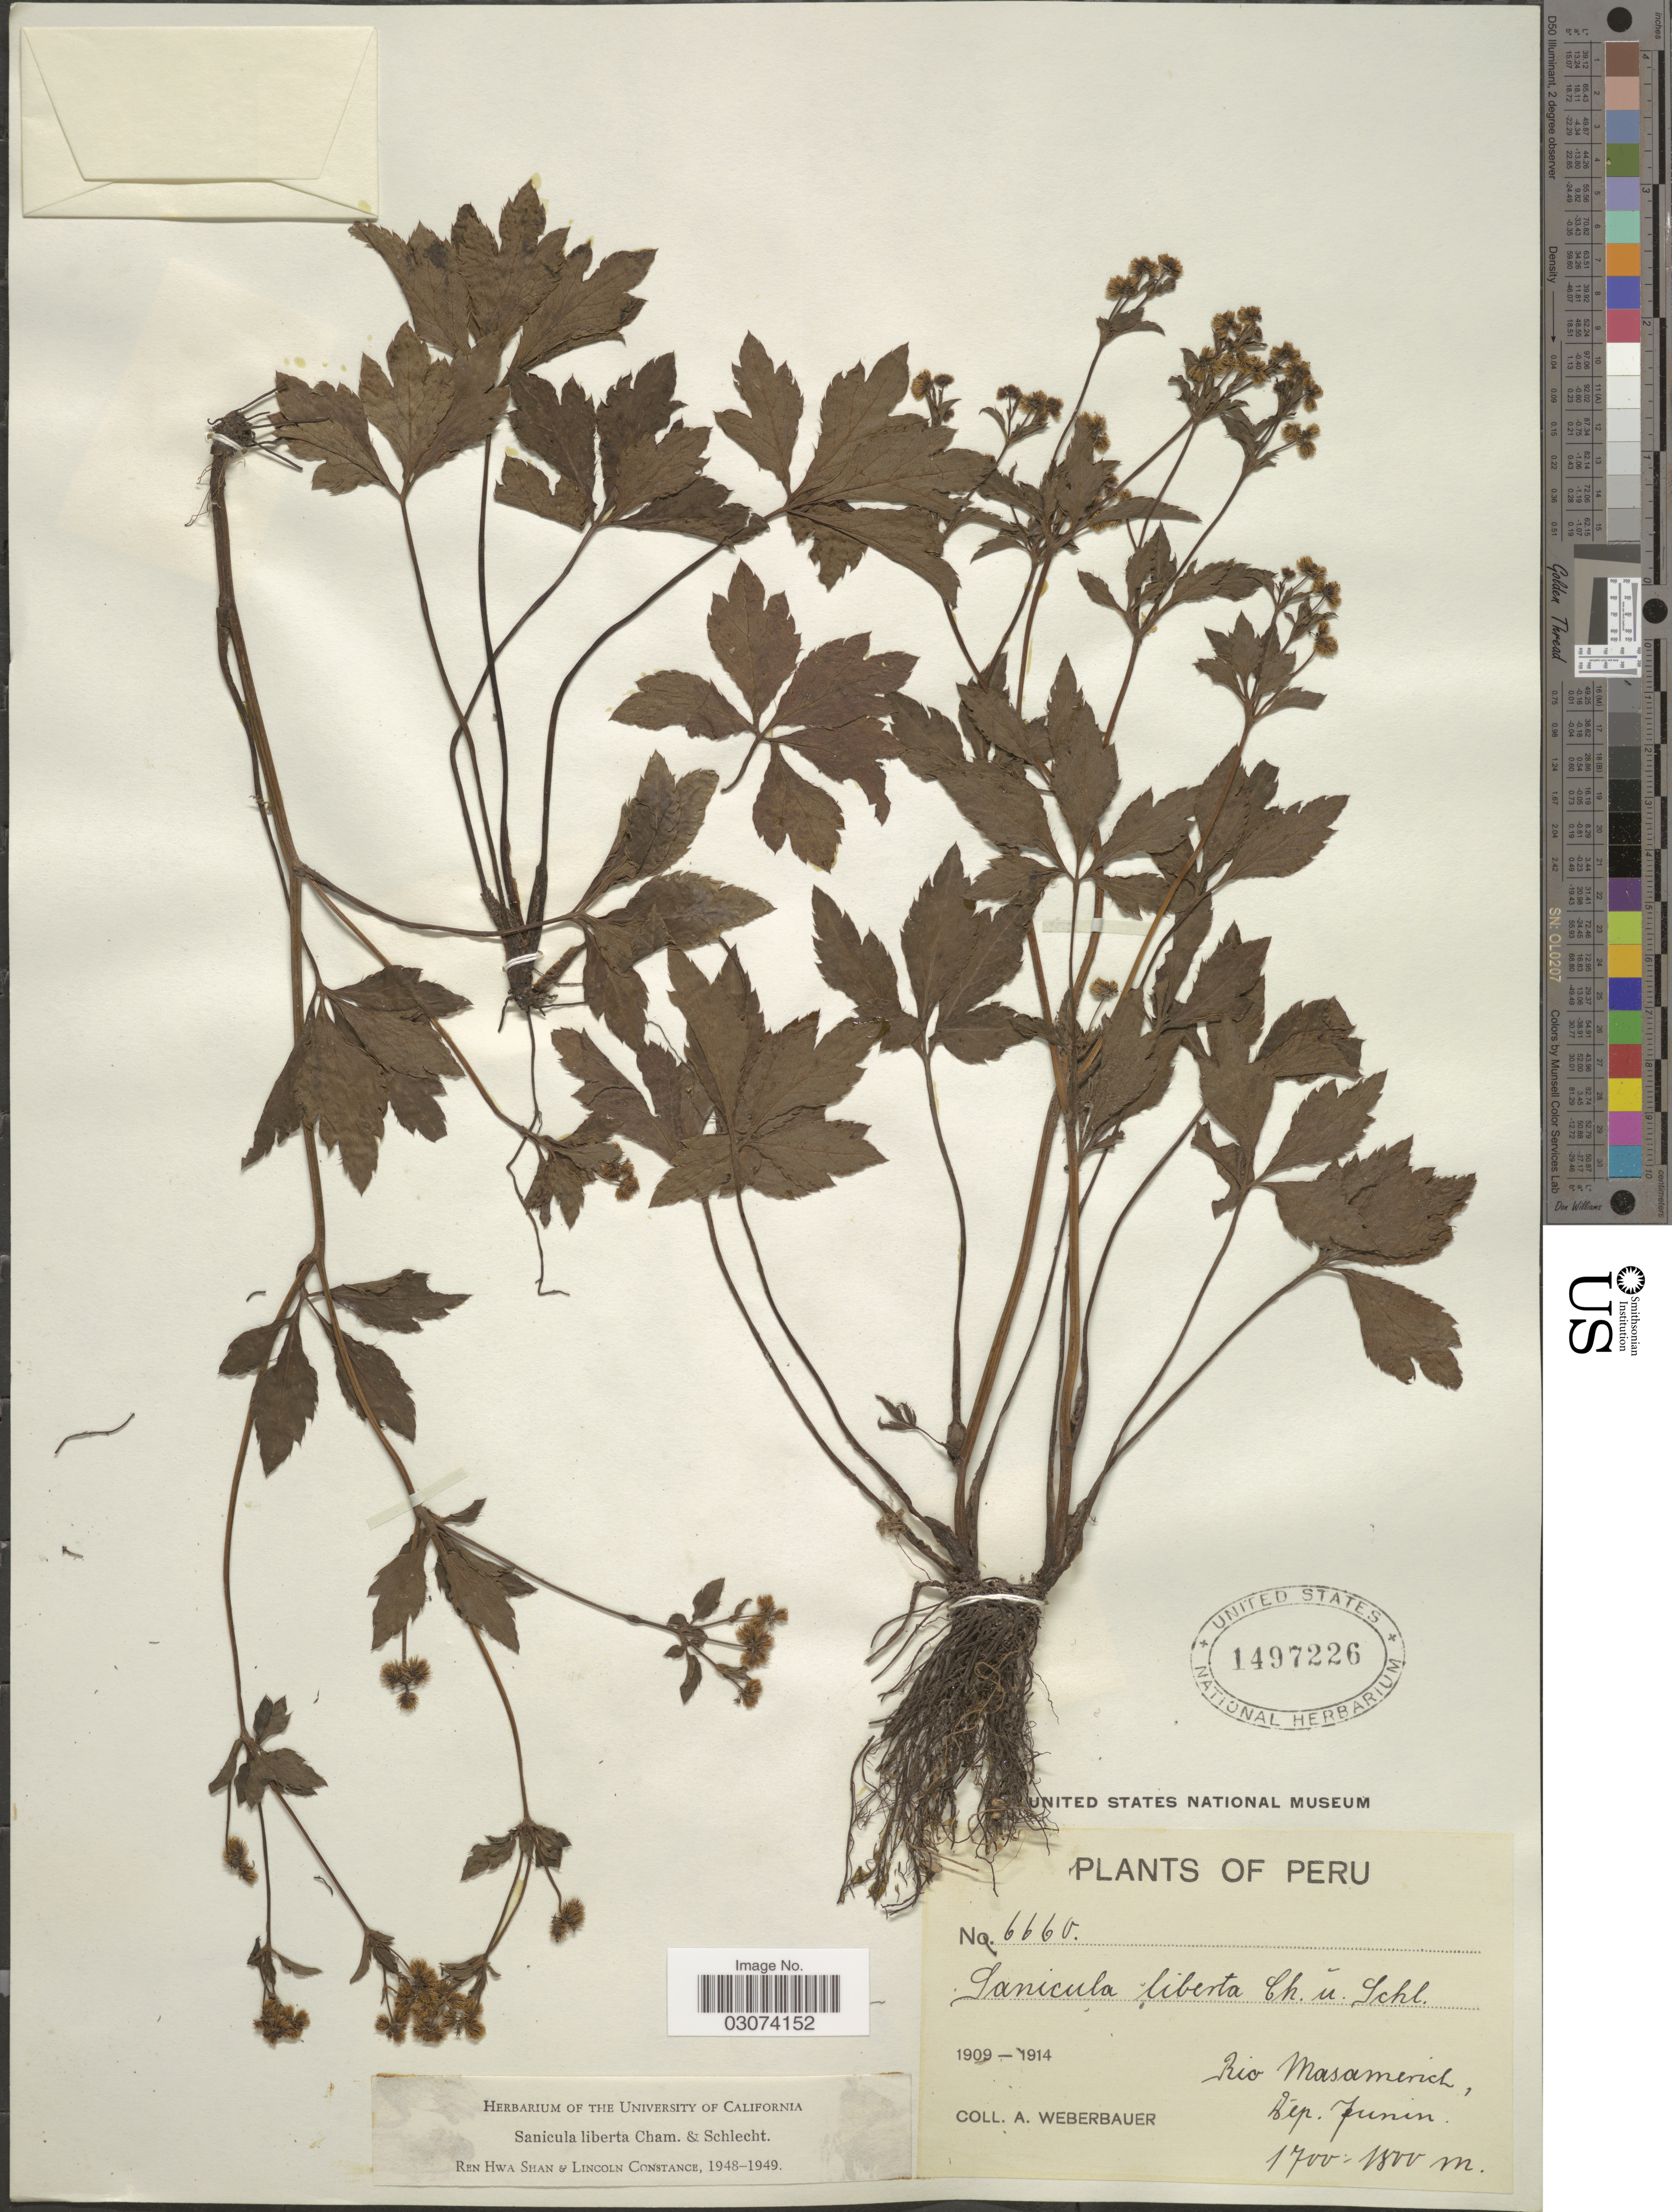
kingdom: Plantae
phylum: Tracheophyta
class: Magnoliopsida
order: Apiales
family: Apiaceae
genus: Sanicula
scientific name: Sanicula liberta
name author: Cham. & Schltdl.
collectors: A. Weberbauer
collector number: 6660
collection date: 1909/1914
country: Peru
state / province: Junín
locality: Rio Masamerich, Dep. Junin.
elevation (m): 1700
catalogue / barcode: US 1497226